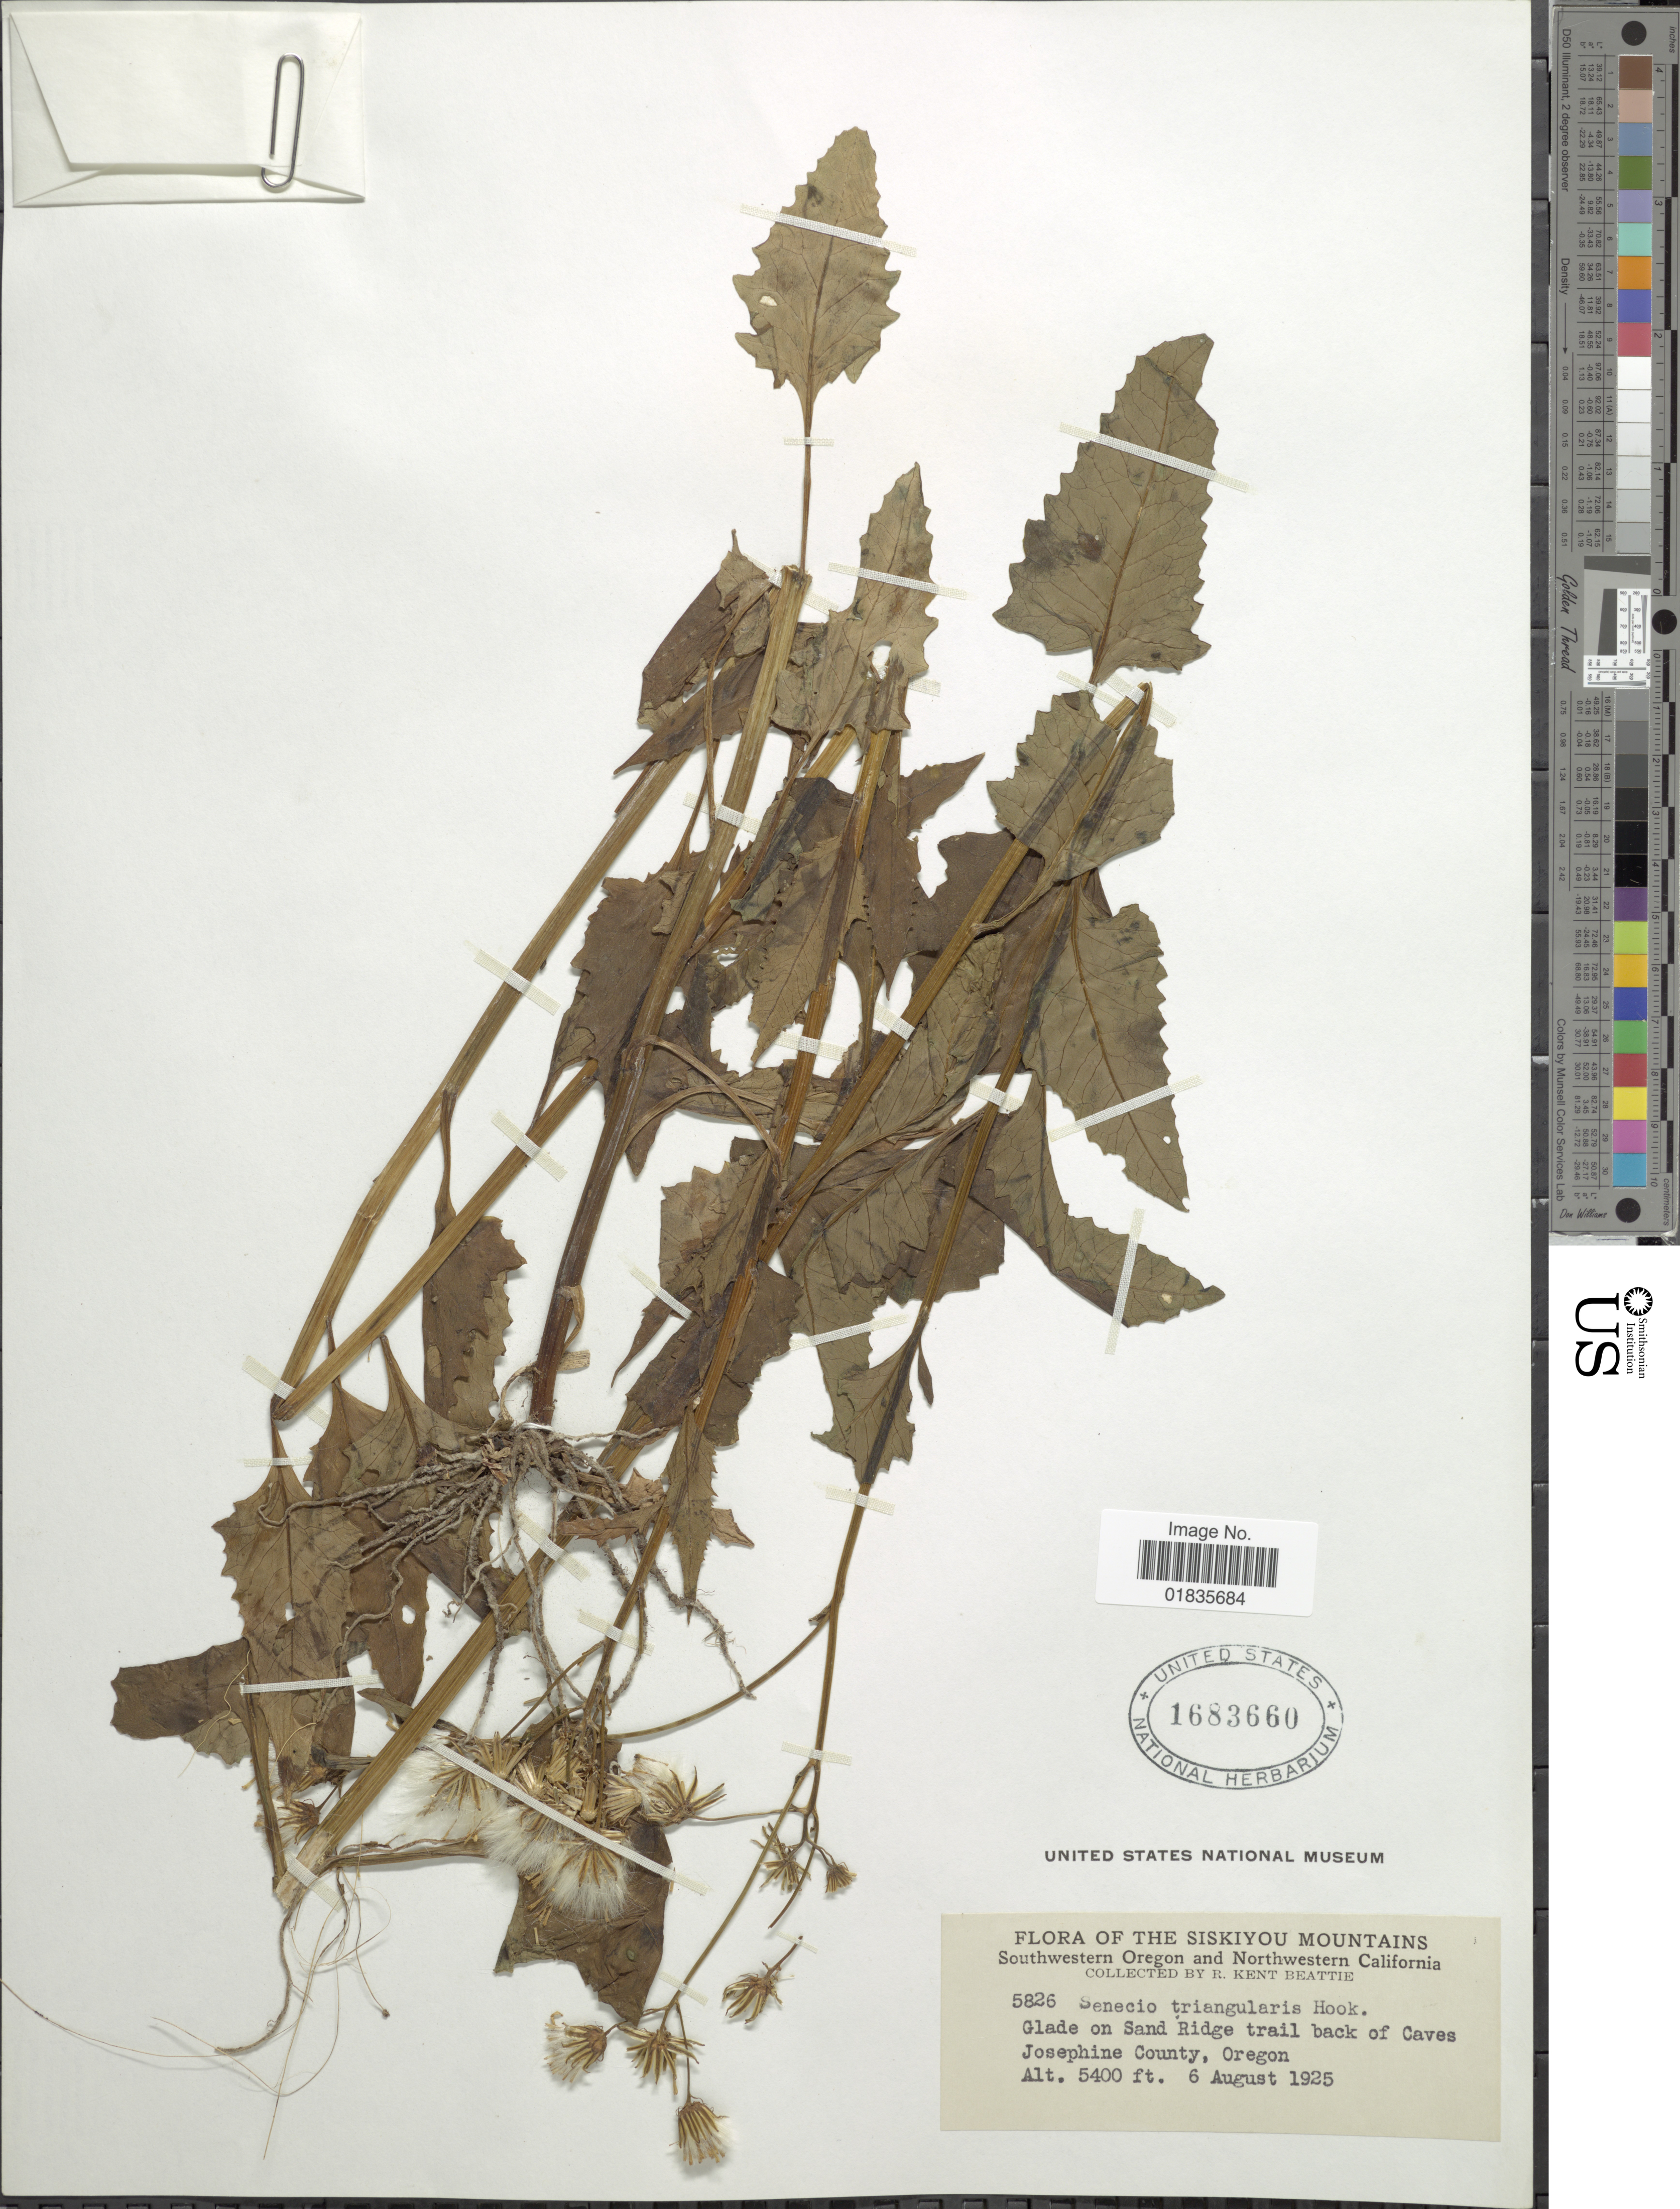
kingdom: Plantae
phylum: Tracheophyta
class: Magnoliopsida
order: Asterales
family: Asteraceae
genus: Senecio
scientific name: Senecio tricephalus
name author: Klatt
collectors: R. K. Beattie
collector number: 5826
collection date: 1925-08-06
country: United States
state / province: Oregon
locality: Siskiyou Mountains, Glade on Sand Ridge trail back of Caves Josephine County.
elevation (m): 1646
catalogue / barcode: US 1683660